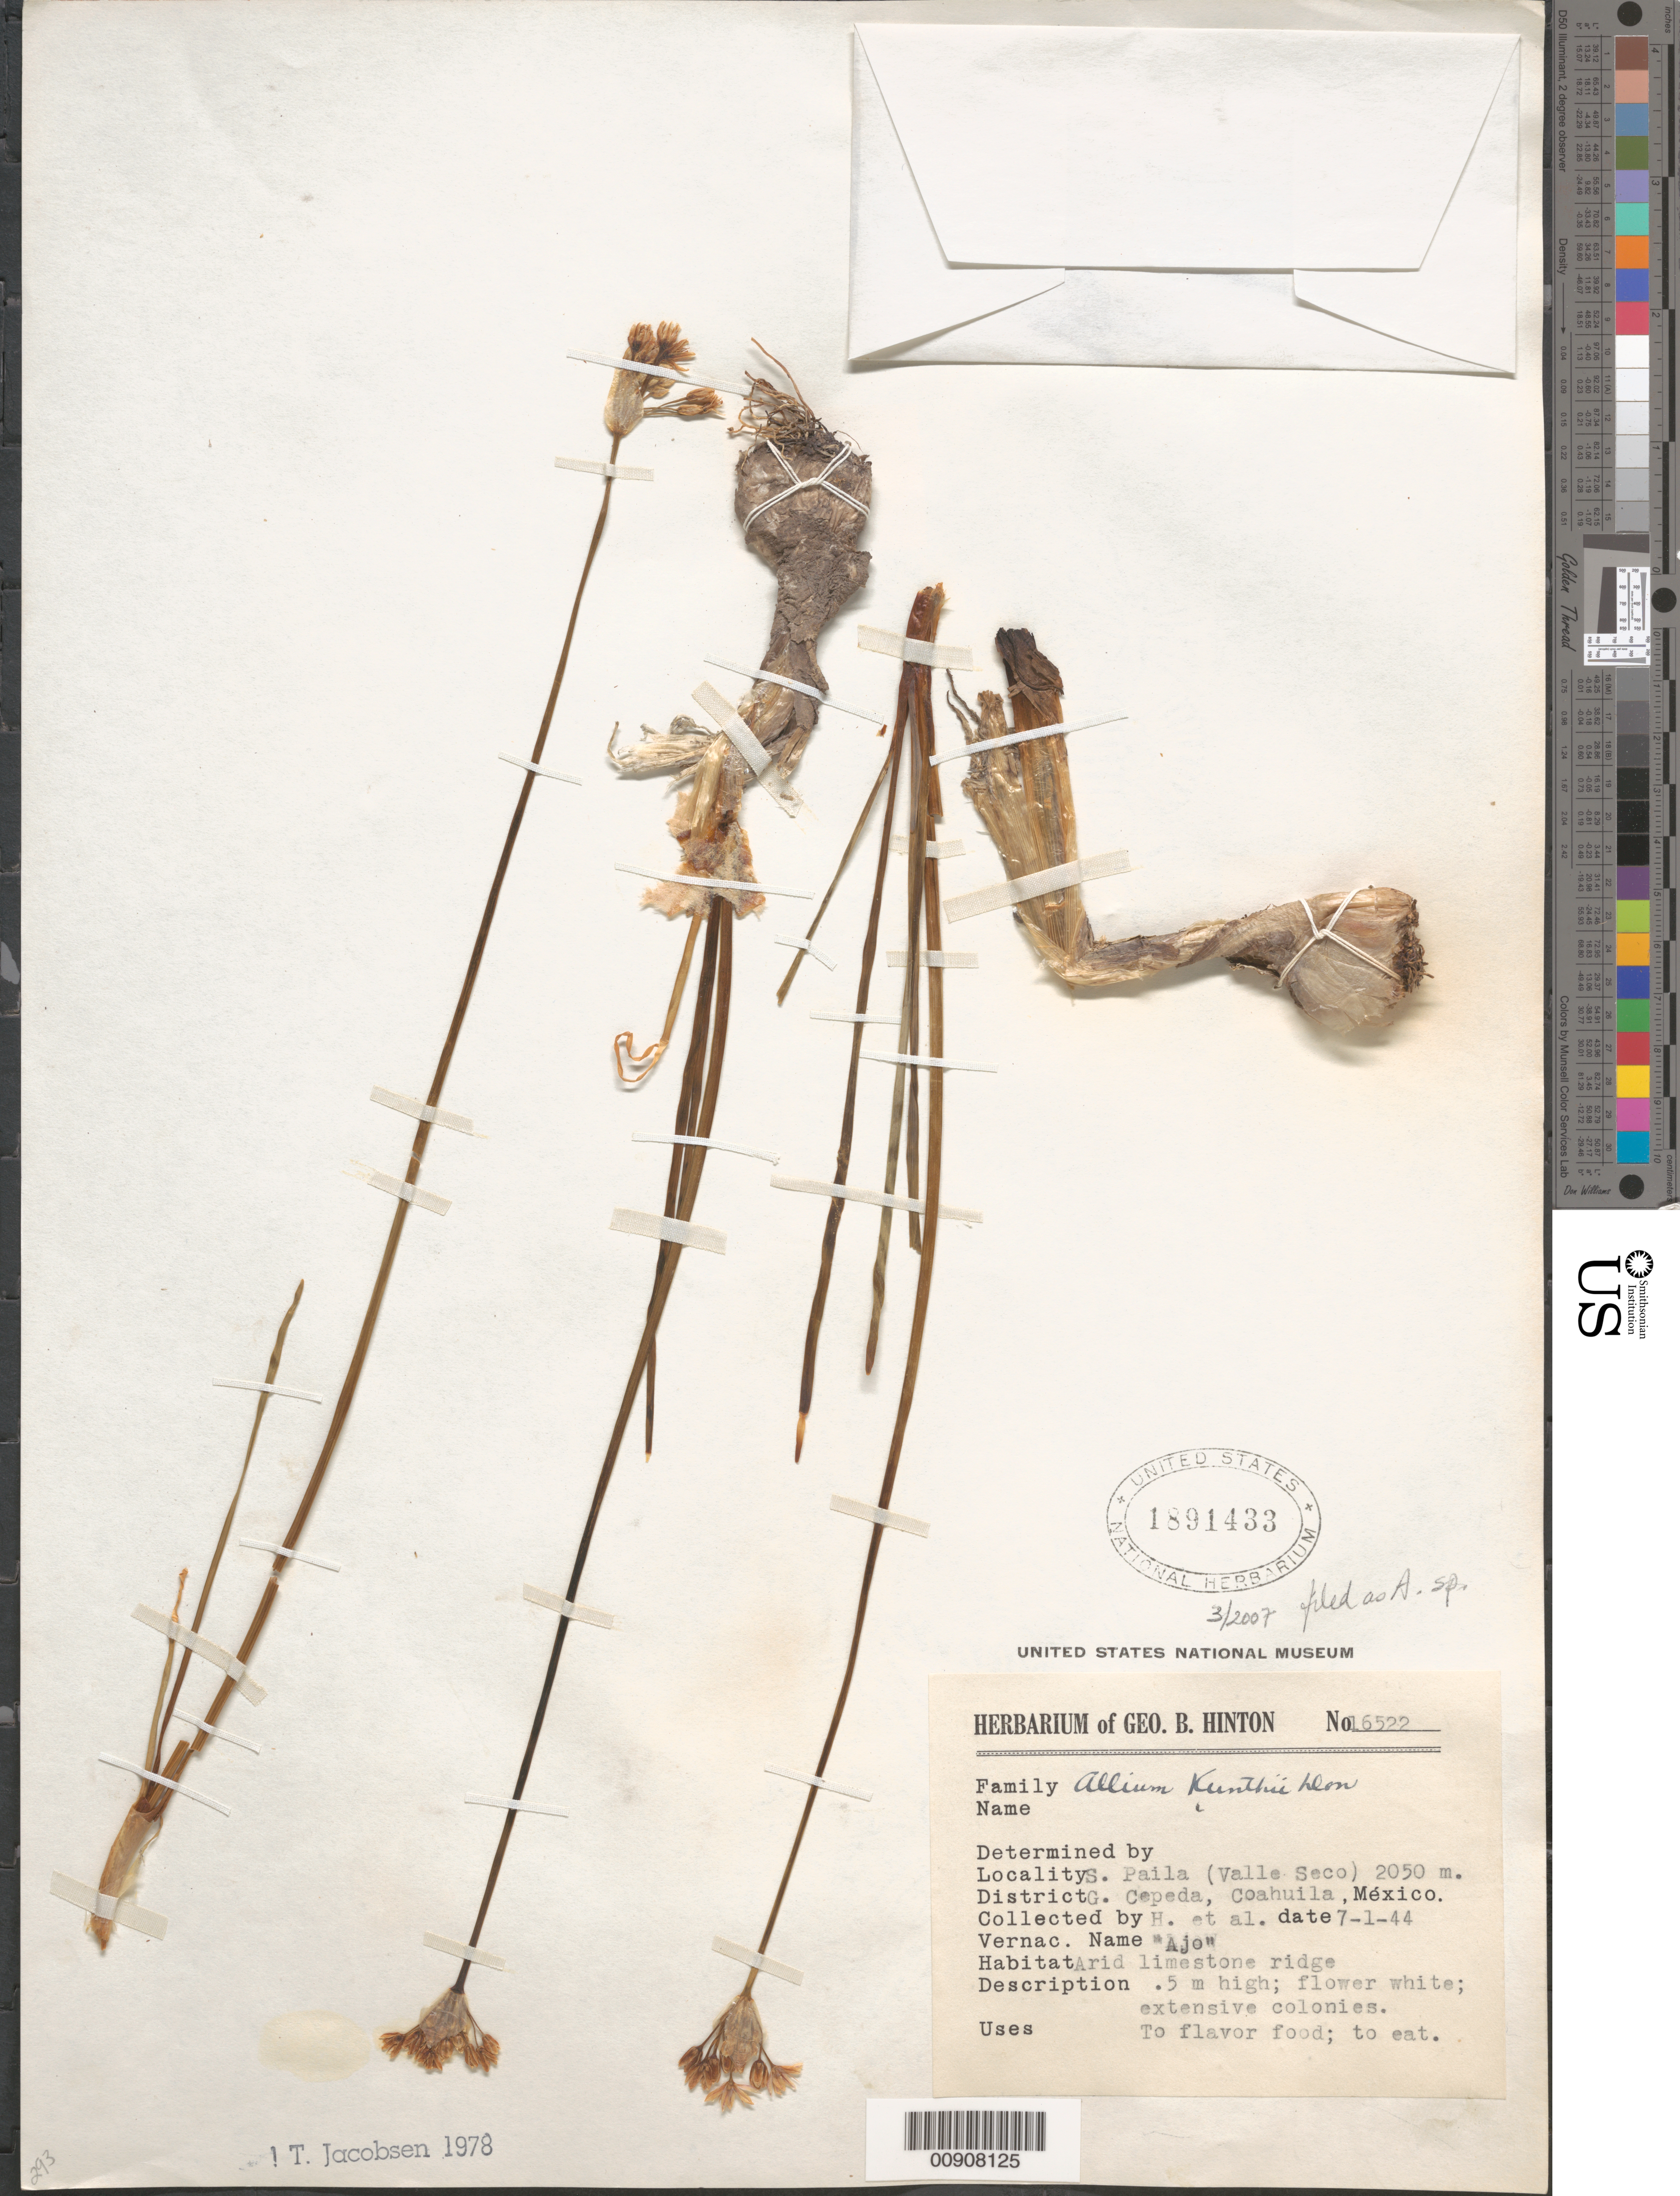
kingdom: Plantae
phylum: Tracheophyta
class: Liliopsida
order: Asparagales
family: Amaryllidaceae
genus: Allium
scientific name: Allium sp.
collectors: G. B. Hinton & et al.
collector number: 16522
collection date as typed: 01 Jul 1944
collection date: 1944-07-01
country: Mexico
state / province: Coahuila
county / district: General Cepeda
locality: S. Paila (Valle Seco), District General Cepeda, Coahuila.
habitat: Arid limestone ridge.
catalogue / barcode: US 1891433